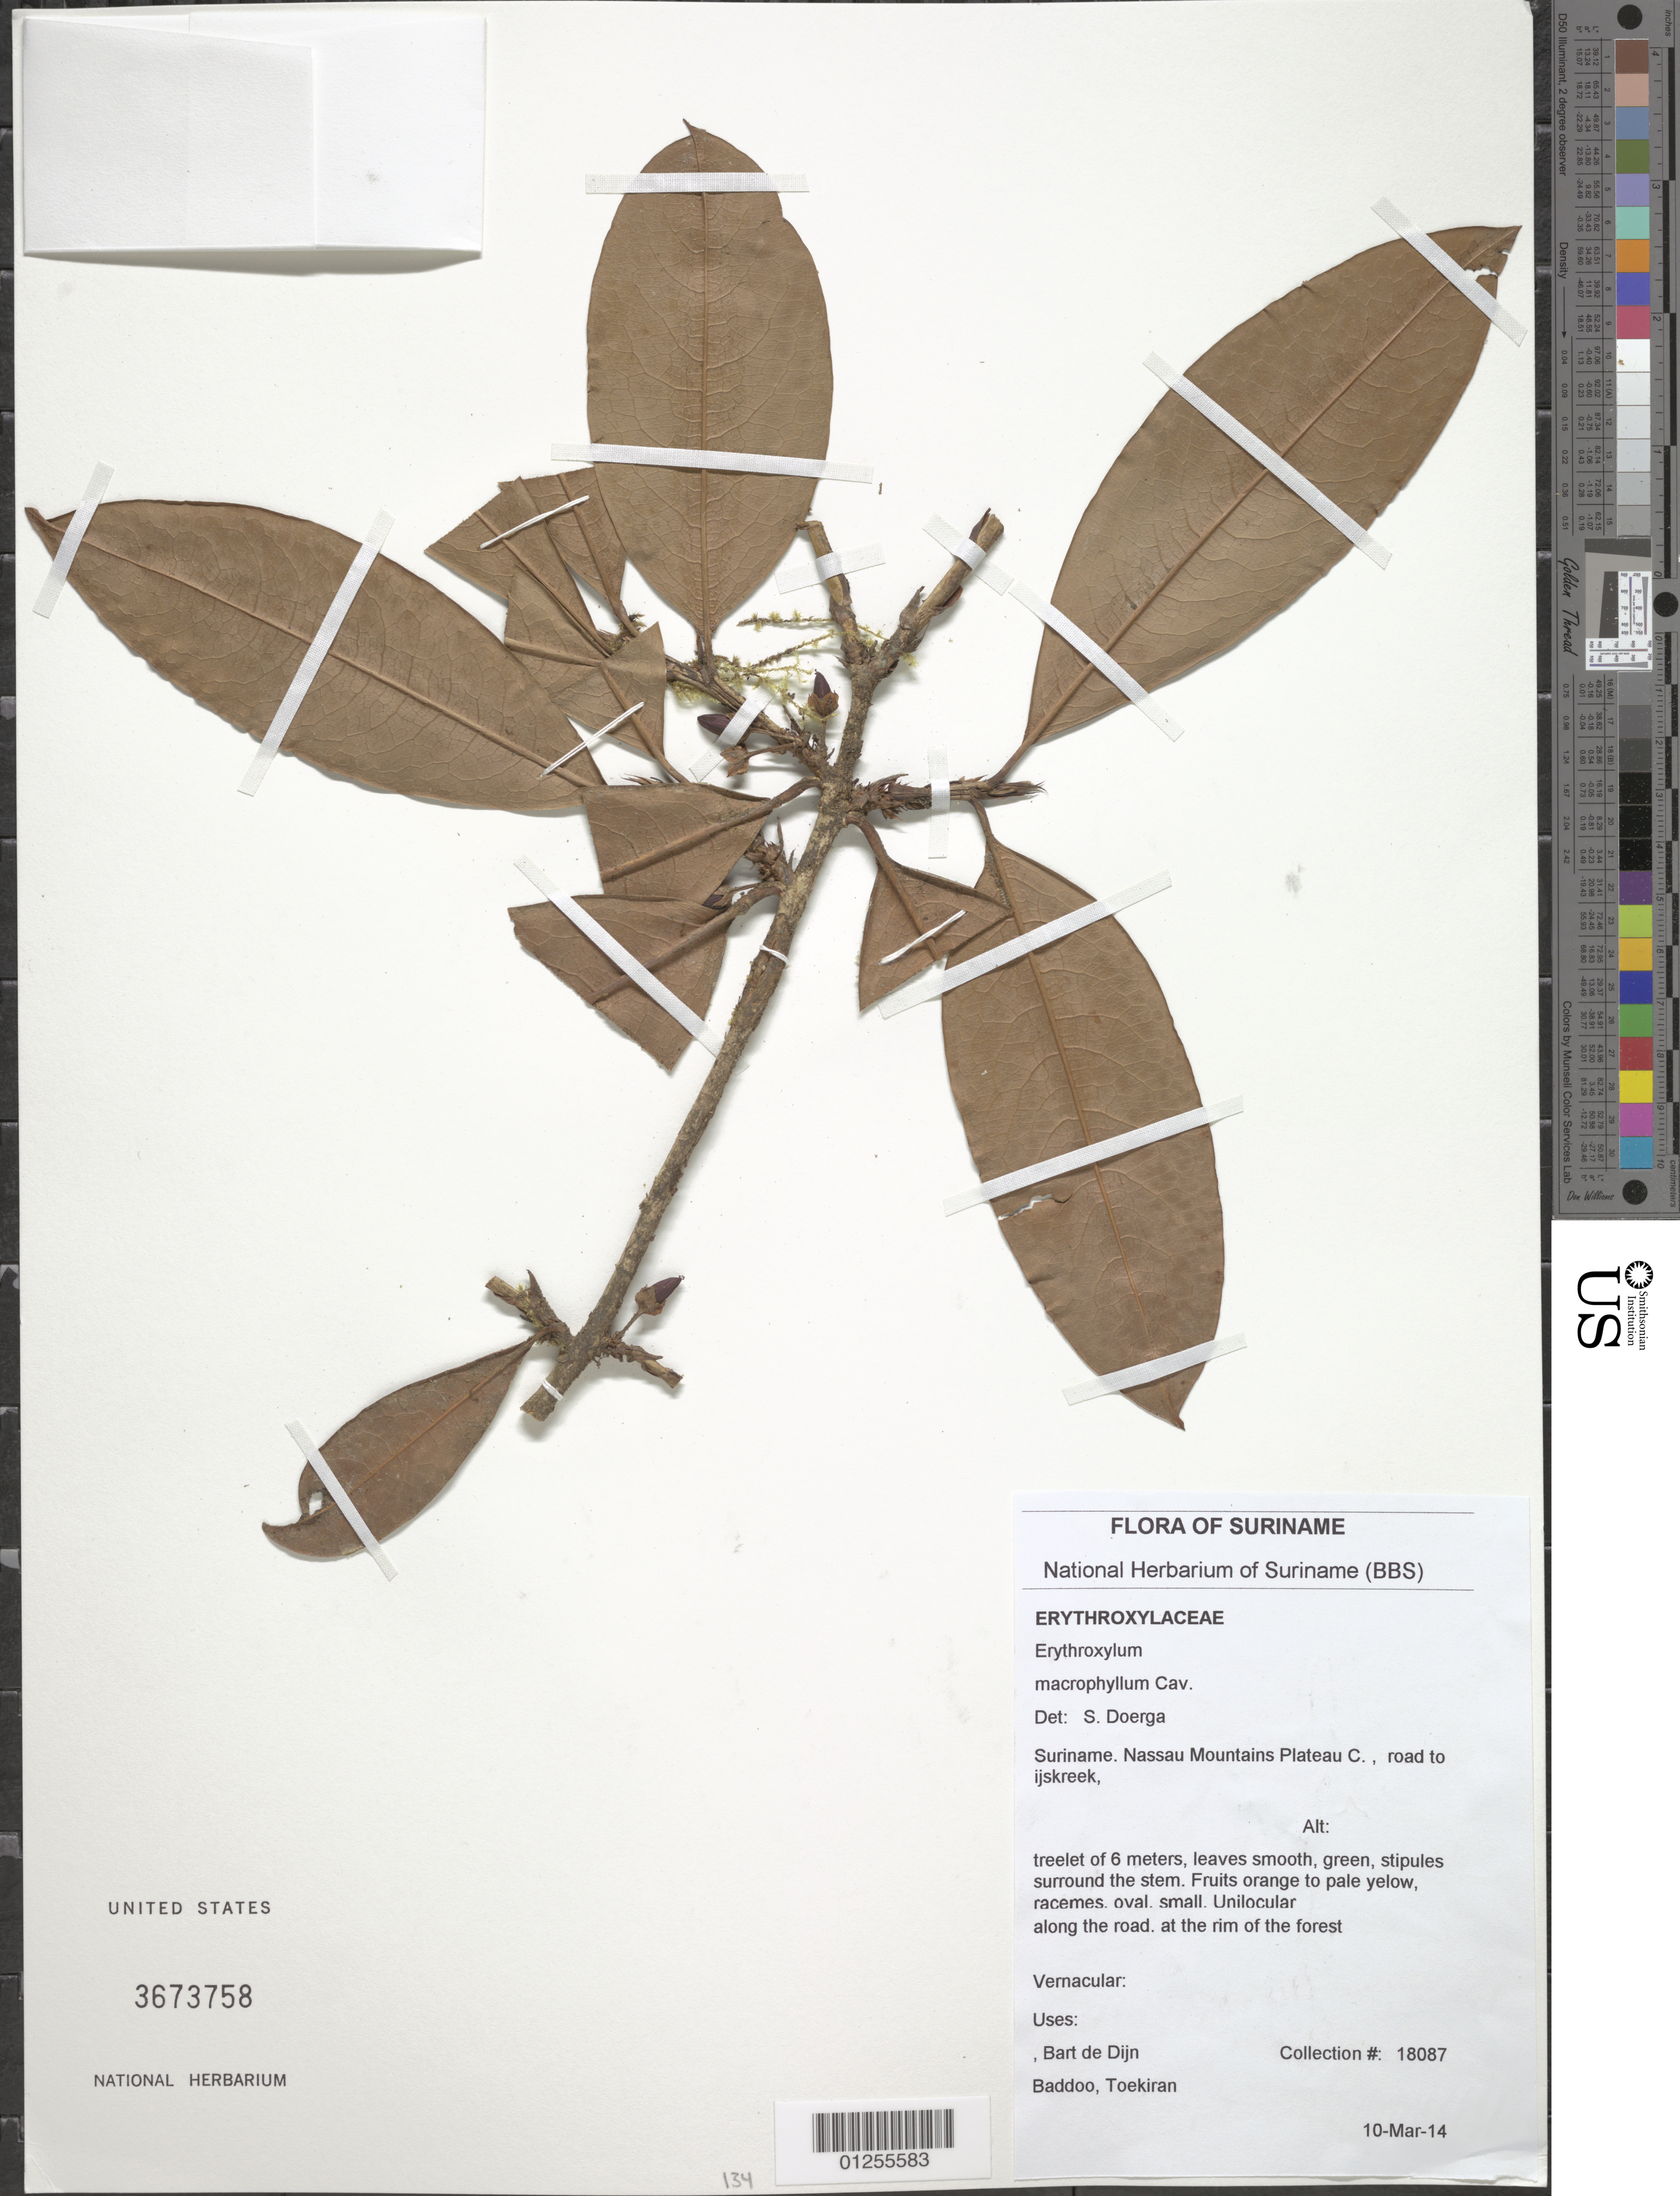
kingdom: Plantae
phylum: Tracheophyta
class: Magnoliopsida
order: Malpighiales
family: Erythroxylaceae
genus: Erythroxylum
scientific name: Erythroxylum macrophyllum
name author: Cav.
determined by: Doerga, S.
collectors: B. de Dijn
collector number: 18087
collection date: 2010-03-14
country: Suriname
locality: Nassau Mountains Plateau C., road to ijskreek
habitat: Along the road. At the rim of the forest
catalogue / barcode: US 3673758